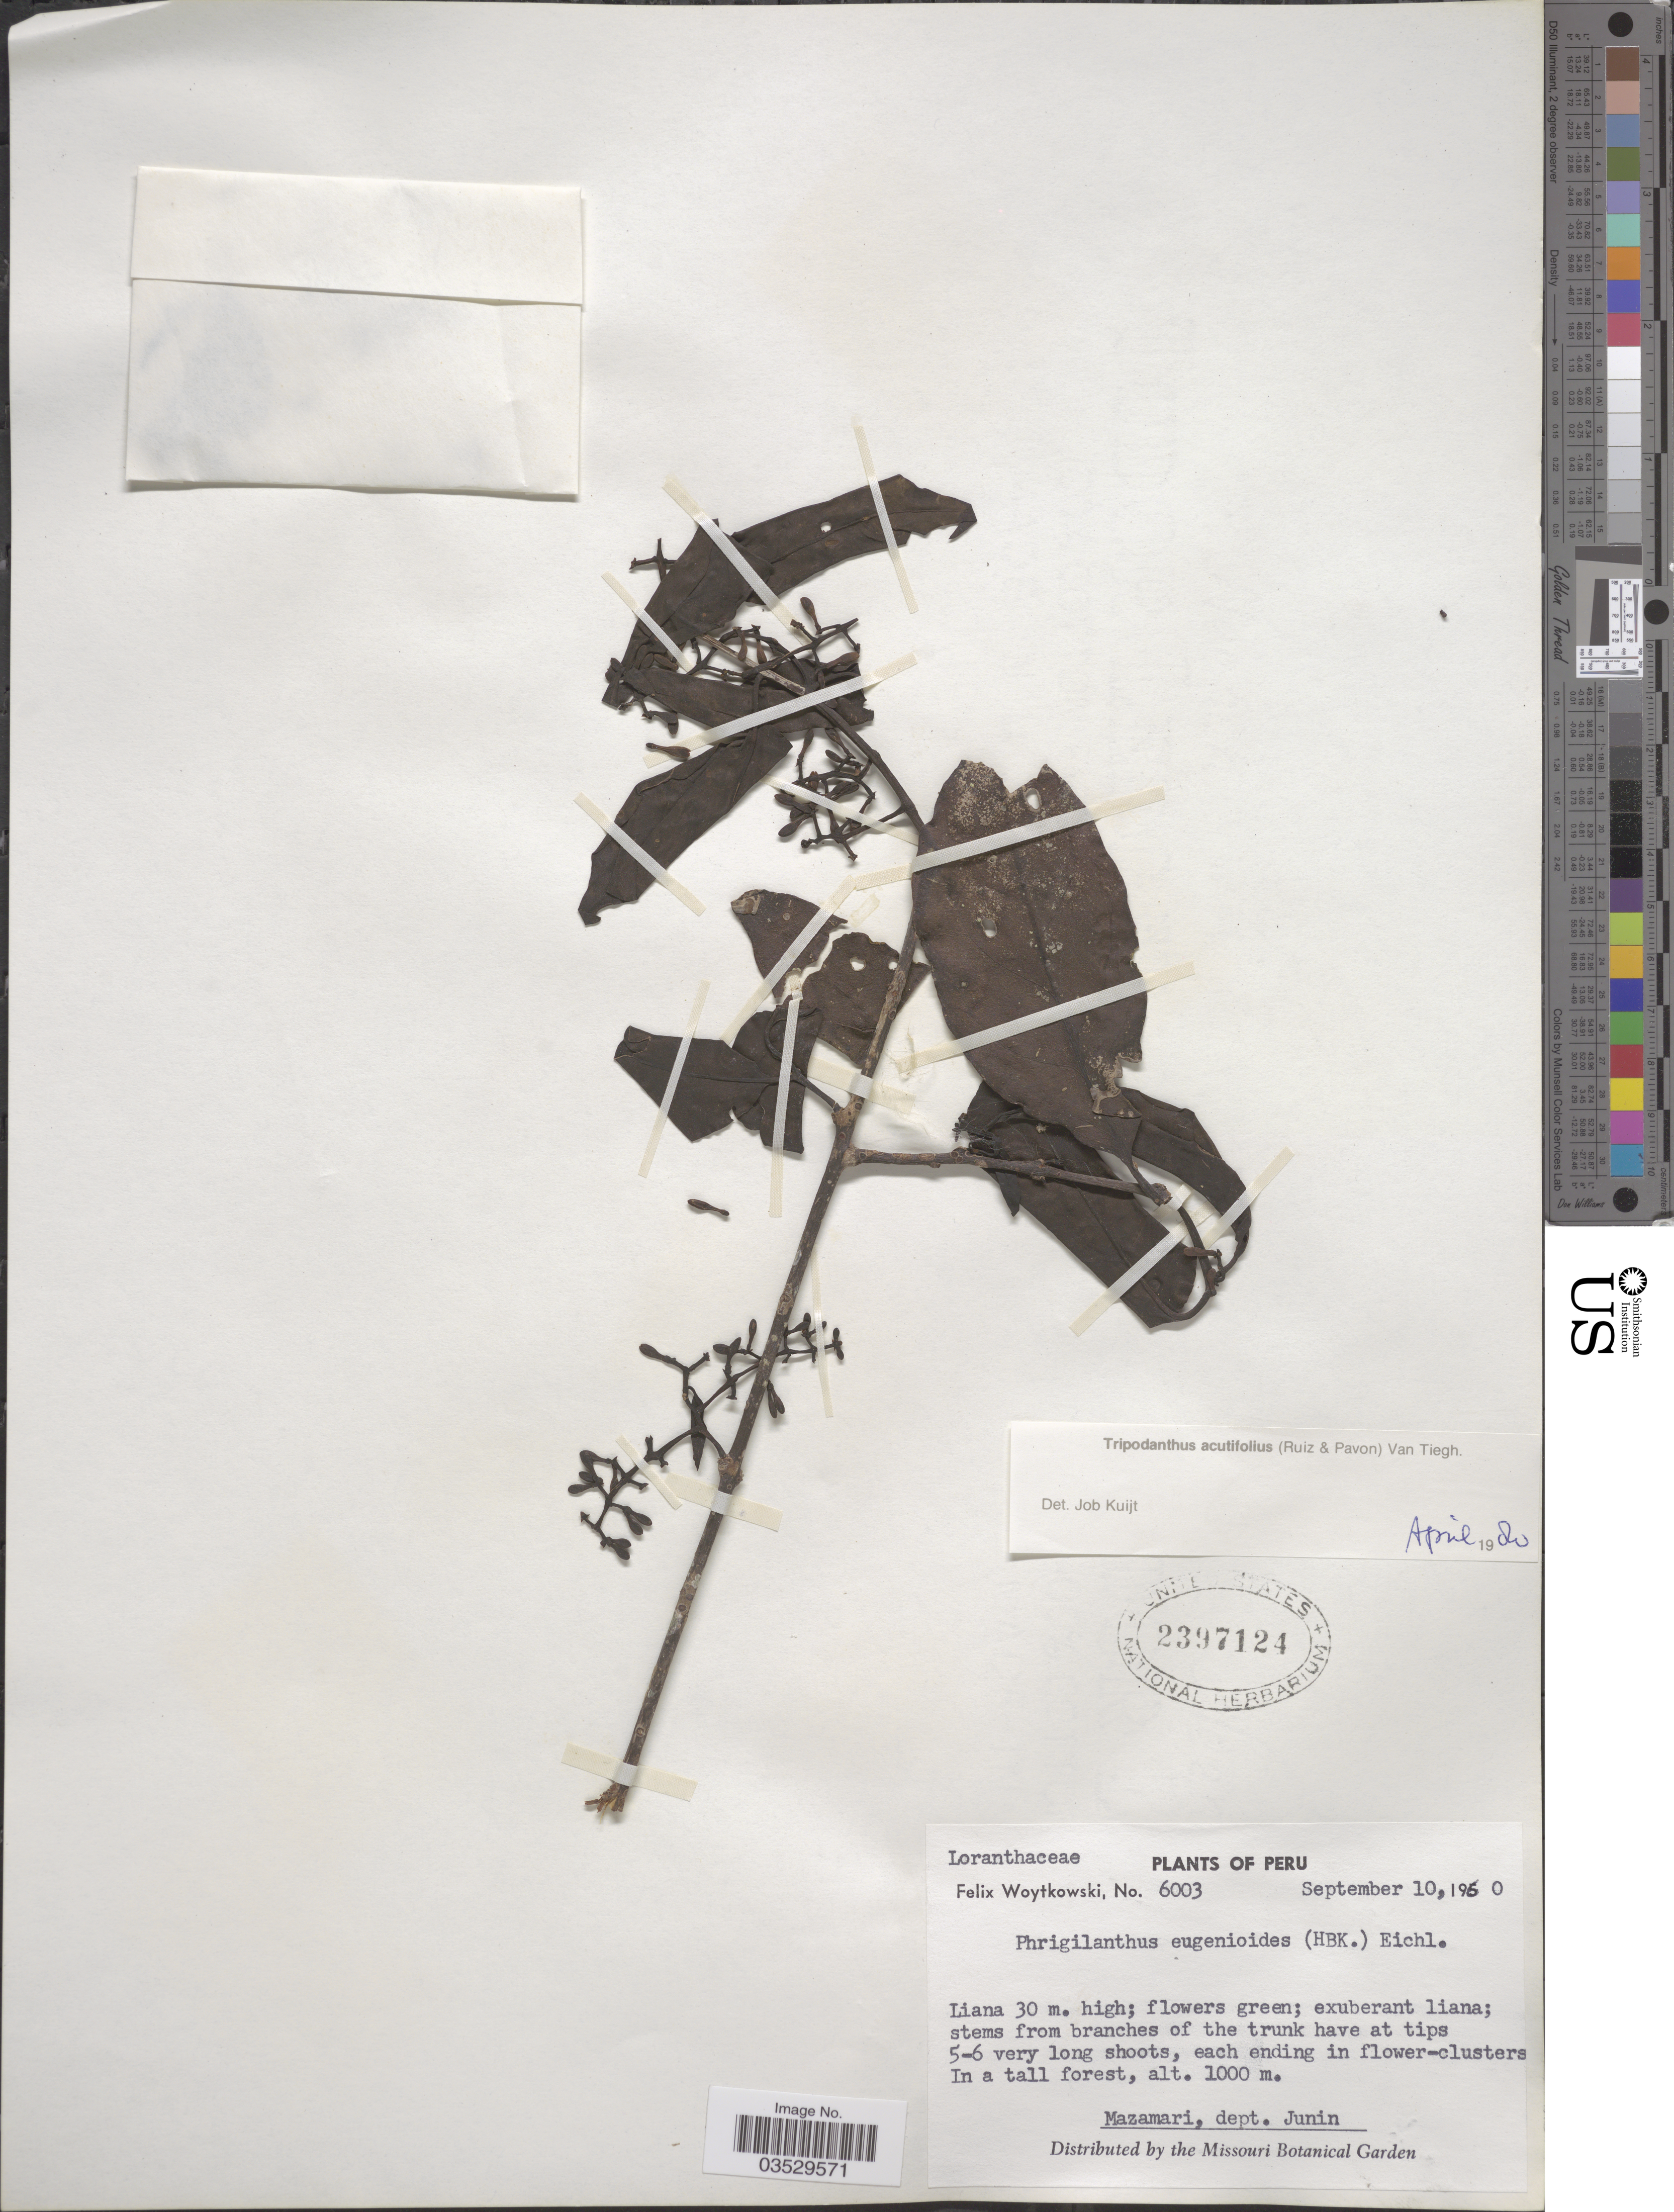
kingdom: Plantae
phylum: Tracheophyta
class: Magnoliopsida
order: Santalales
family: Loranthaceae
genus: Tripodanthus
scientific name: Tripodanthus acutifolius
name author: Tiegh.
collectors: F. Woytkowski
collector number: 6003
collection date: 1960-09-10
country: Peru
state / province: Junín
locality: Mazamari, dept. Junin.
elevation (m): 1000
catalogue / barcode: US 2397124